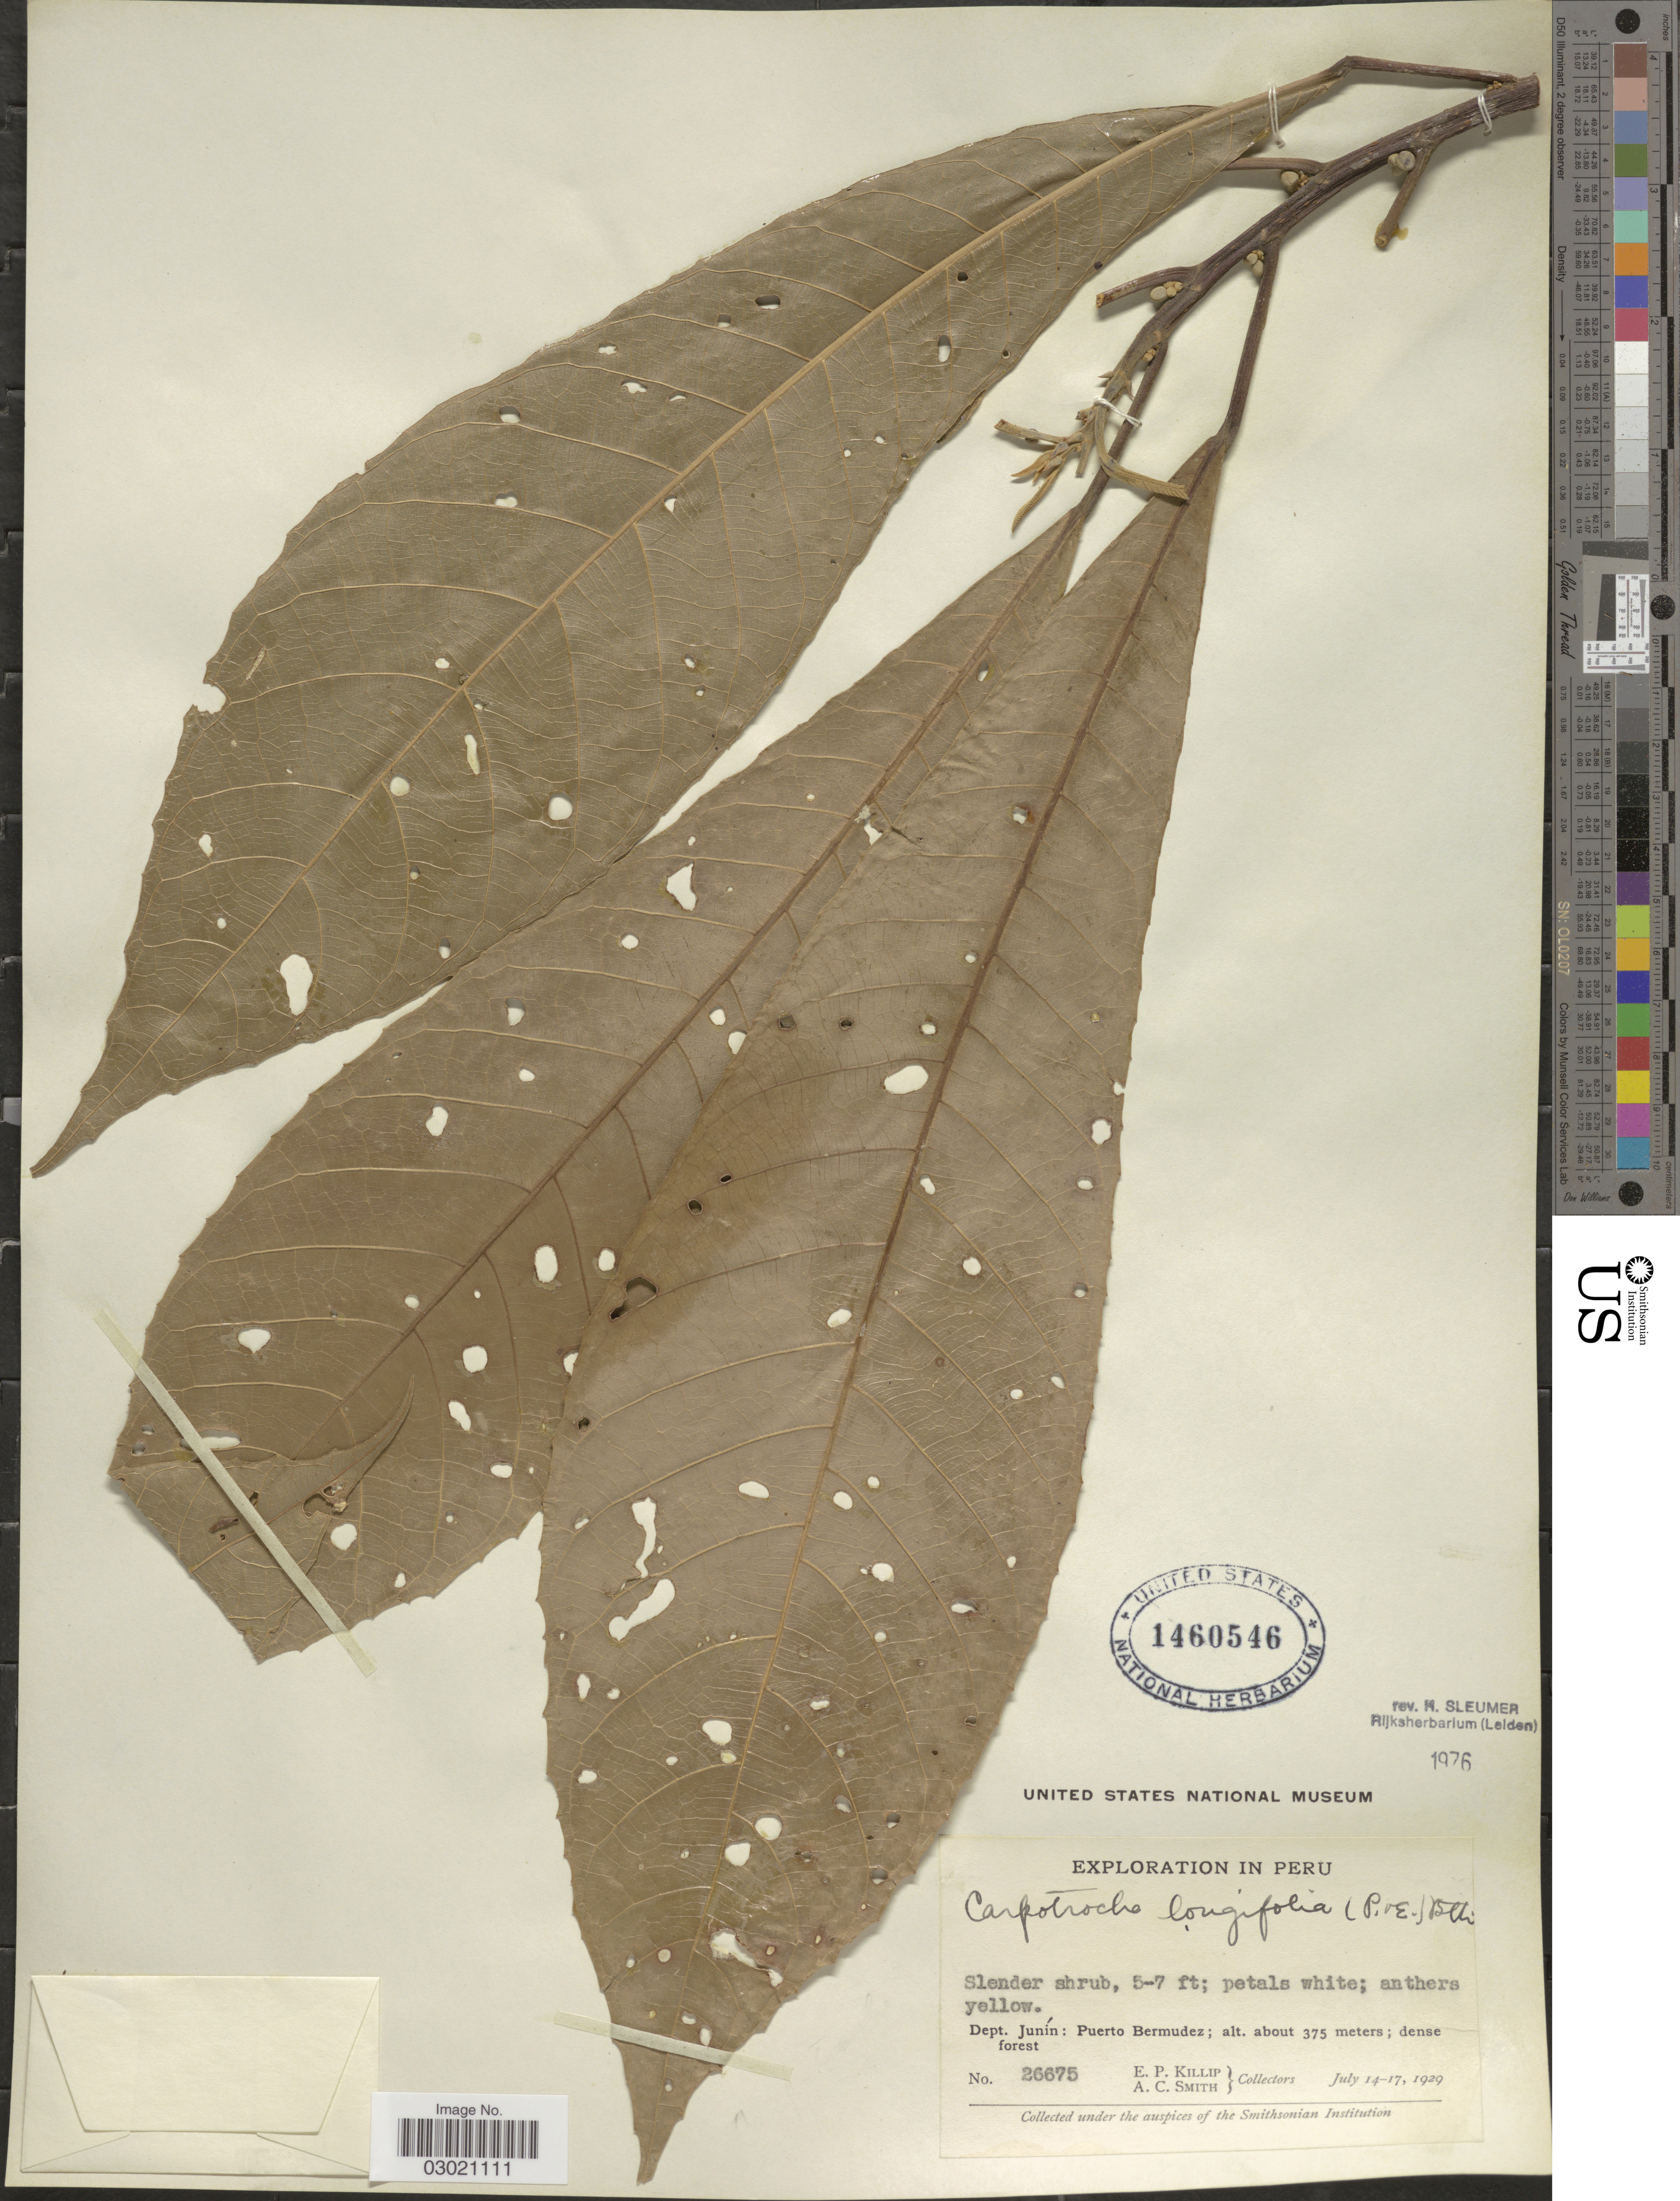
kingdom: Plantae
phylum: Tracheophyta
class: Magnoliopsida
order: Malpighiales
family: Achariaceae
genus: Carpotroche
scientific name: Carpotroche longifolia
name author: (Poepp.) Benth.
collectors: E. P. Killip & A. C. Smith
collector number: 26675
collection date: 1929-07-14/1929-07-17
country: Peru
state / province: Junín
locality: Dept. Junín: Puerto Bermudez.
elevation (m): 375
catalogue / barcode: US 1460546